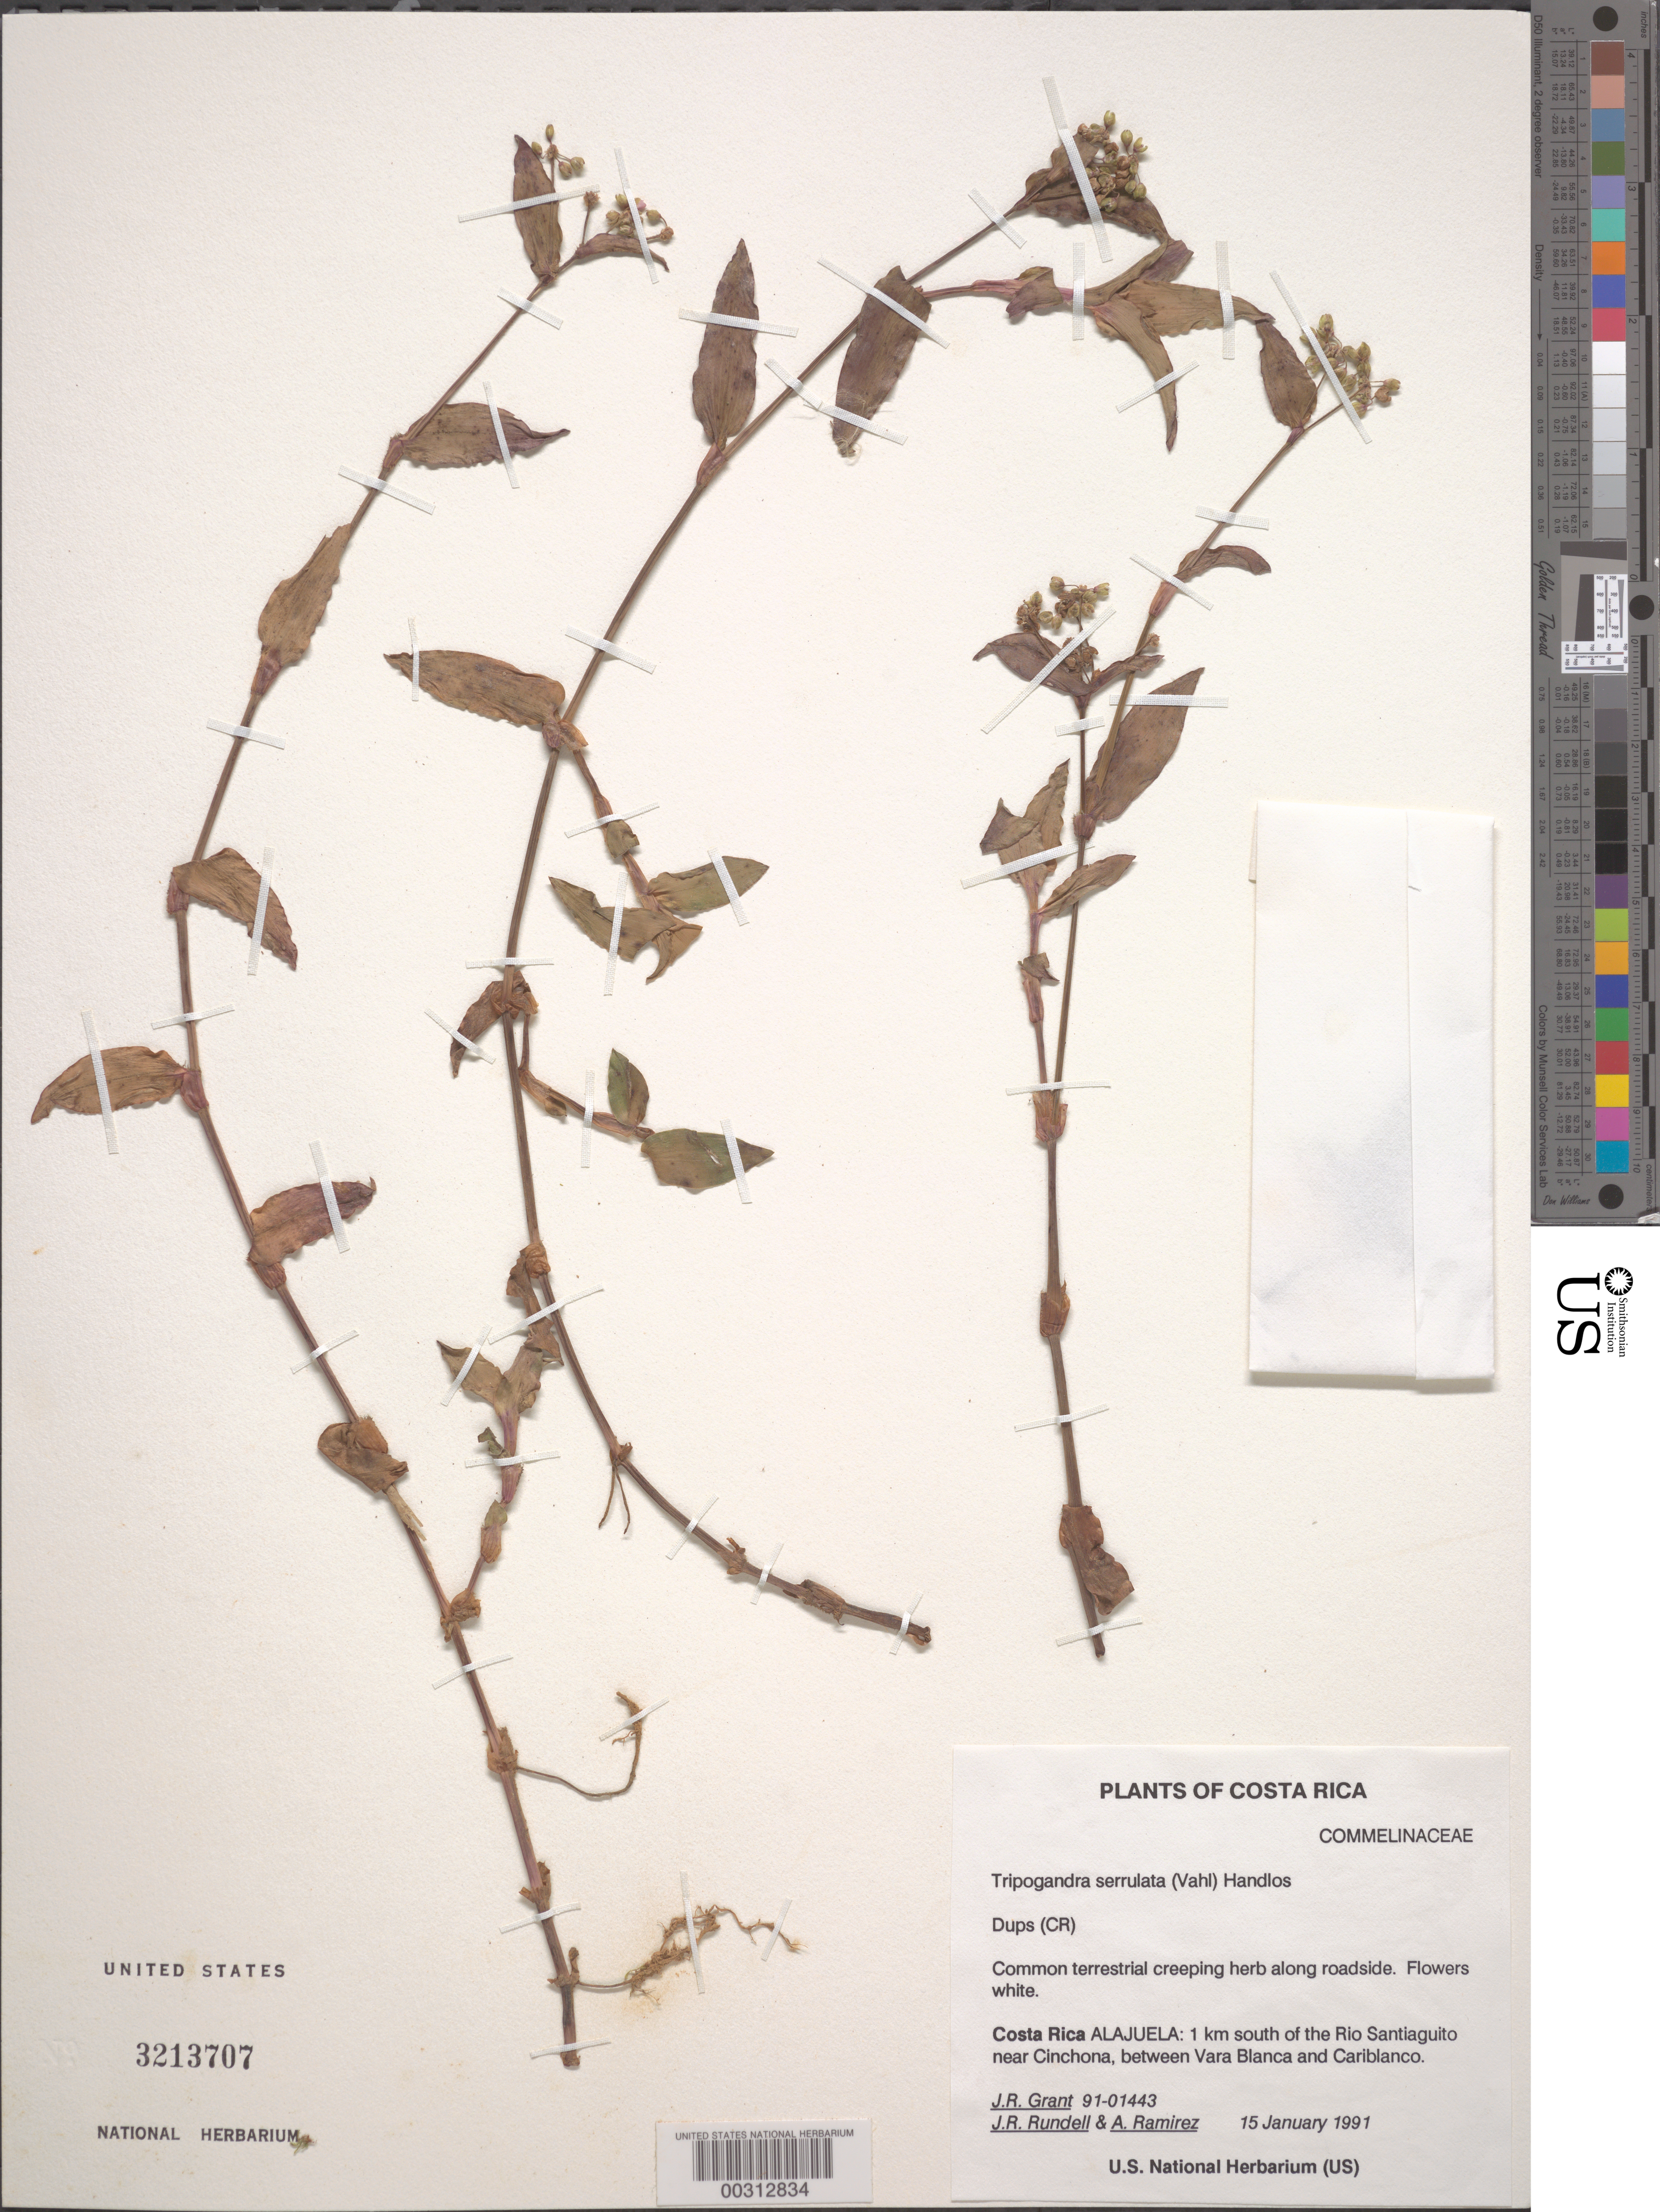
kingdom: Plantae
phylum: Tracheophyta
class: Liliopsida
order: Commelinales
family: Commelinaceae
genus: Tripogandra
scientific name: Tripogandra serrulata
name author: (Vahl) Handlos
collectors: J. R. Grant, J. R. Rundell & A. Ramirez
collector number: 91-01443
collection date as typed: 15 Jan 1991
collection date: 1991-01-15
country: Costa Rica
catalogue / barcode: US 3213707